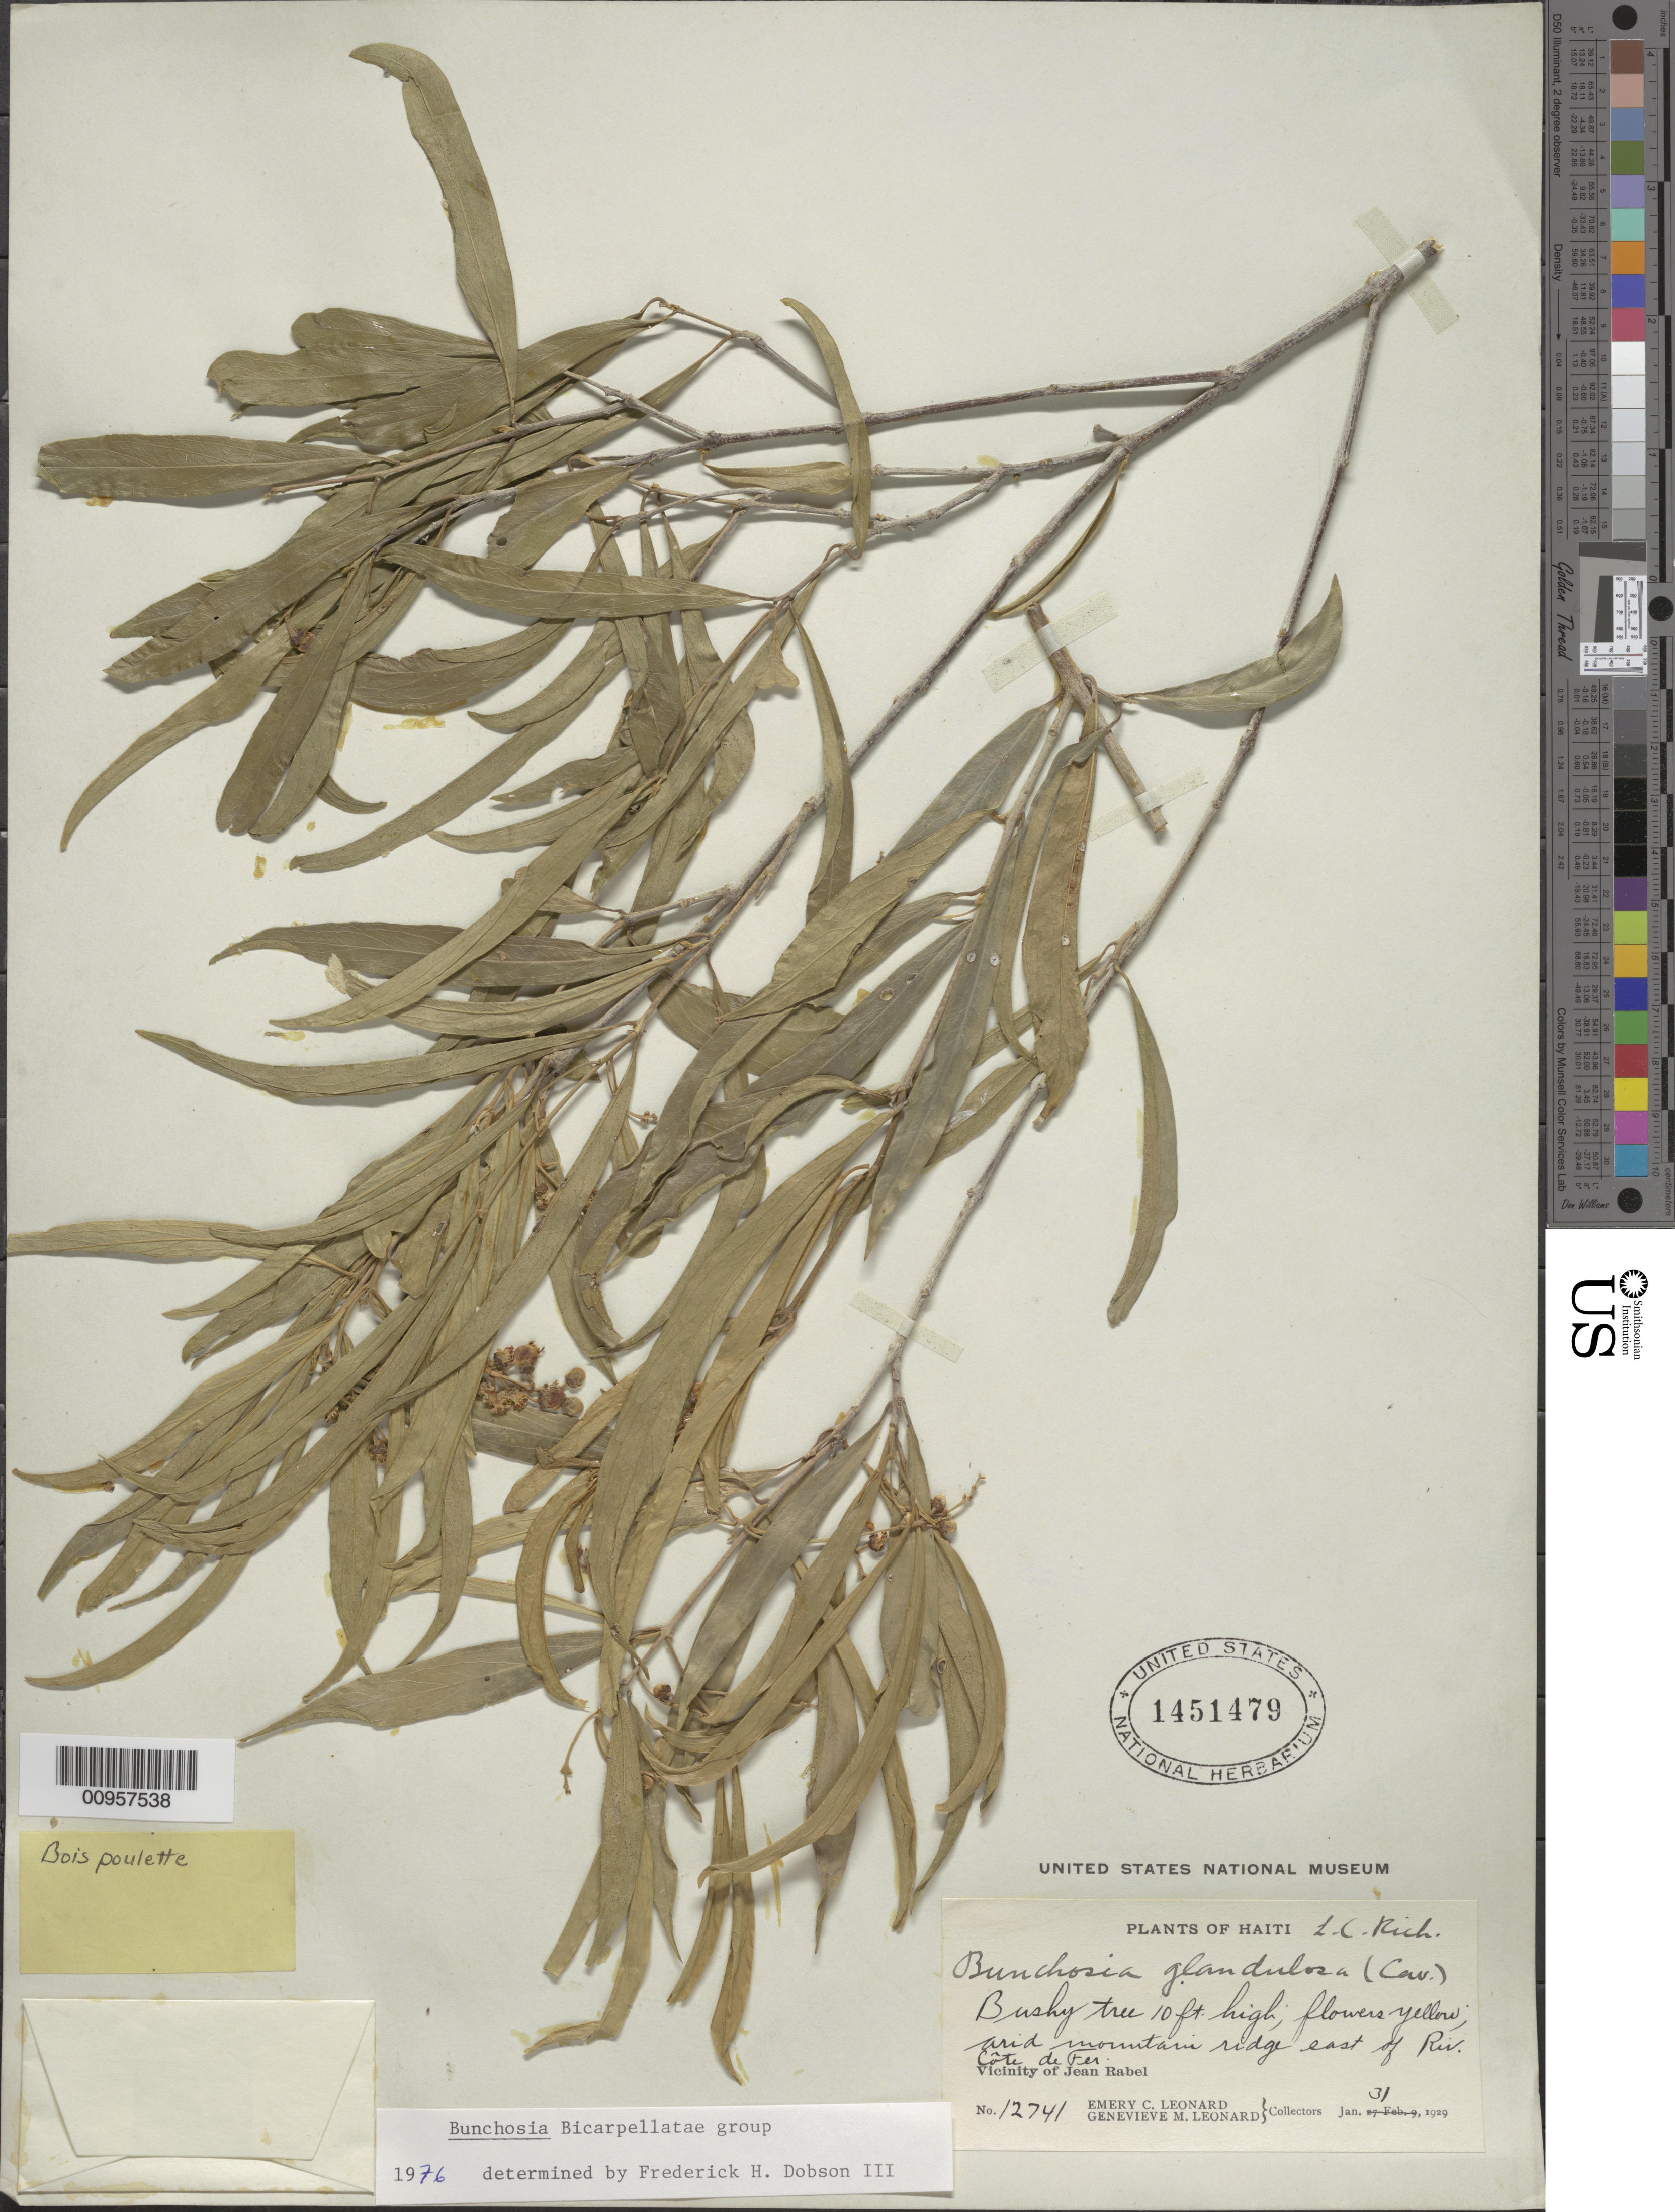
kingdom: Plantae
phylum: Tracheophyta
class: Magnoliopsida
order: Malpighiales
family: Malpighiaceae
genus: Bunchosia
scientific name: Bunchosia glandulosa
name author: (Cav.) DC.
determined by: Dobson, Frederick H.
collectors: E. C. Leonard & G. M. Leonard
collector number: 12741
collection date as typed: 31 Jan 1929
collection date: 1929-01-31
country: Haiti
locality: Vicinity of Jean Rabel, E of Riv. Côte de Fer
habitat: Arid mountain ridge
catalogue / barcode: US 1451479